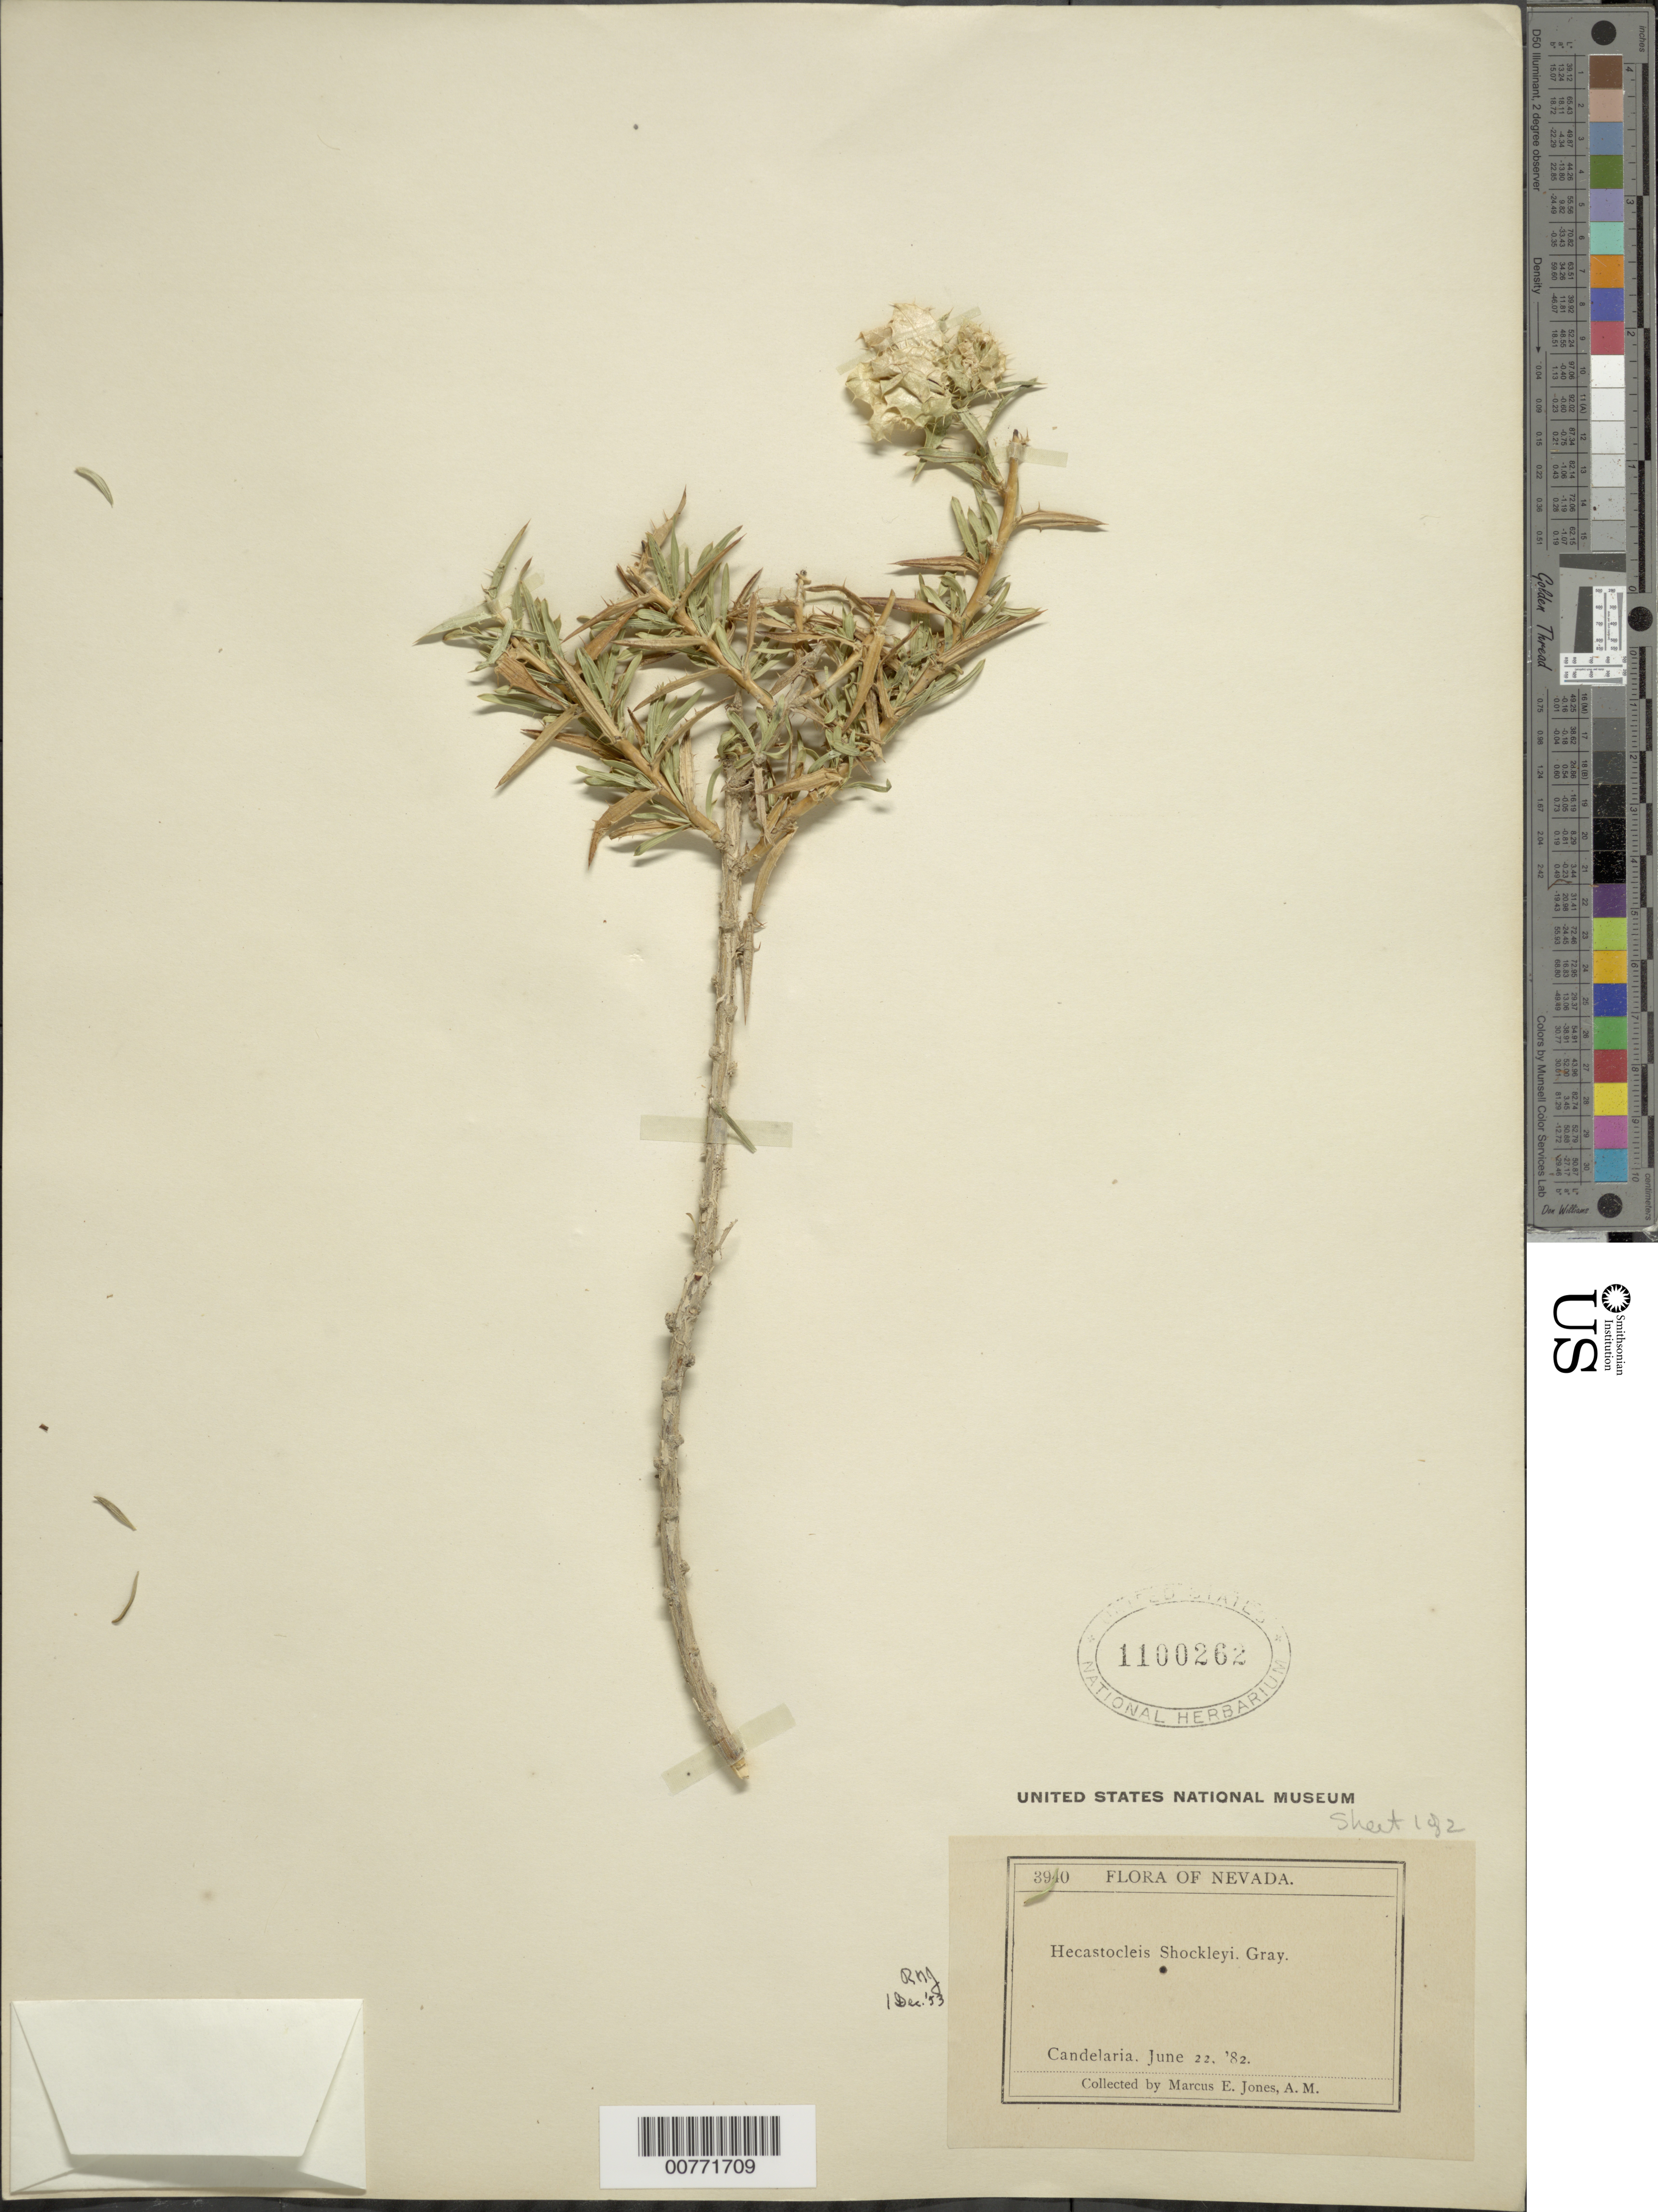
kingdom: Plantae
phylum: Tracheophyta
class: Magnoliopsida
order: Asterales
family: Asteraceae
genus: Hecastocleis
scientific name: Hecastocleis shockleyi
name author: A. Gray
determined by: R. H. J.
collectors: M. E. Jones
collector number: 3940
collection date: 1882-06-22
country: United States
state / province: Nevada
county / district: Mineral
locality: Candelaria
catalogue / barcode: US 1100262